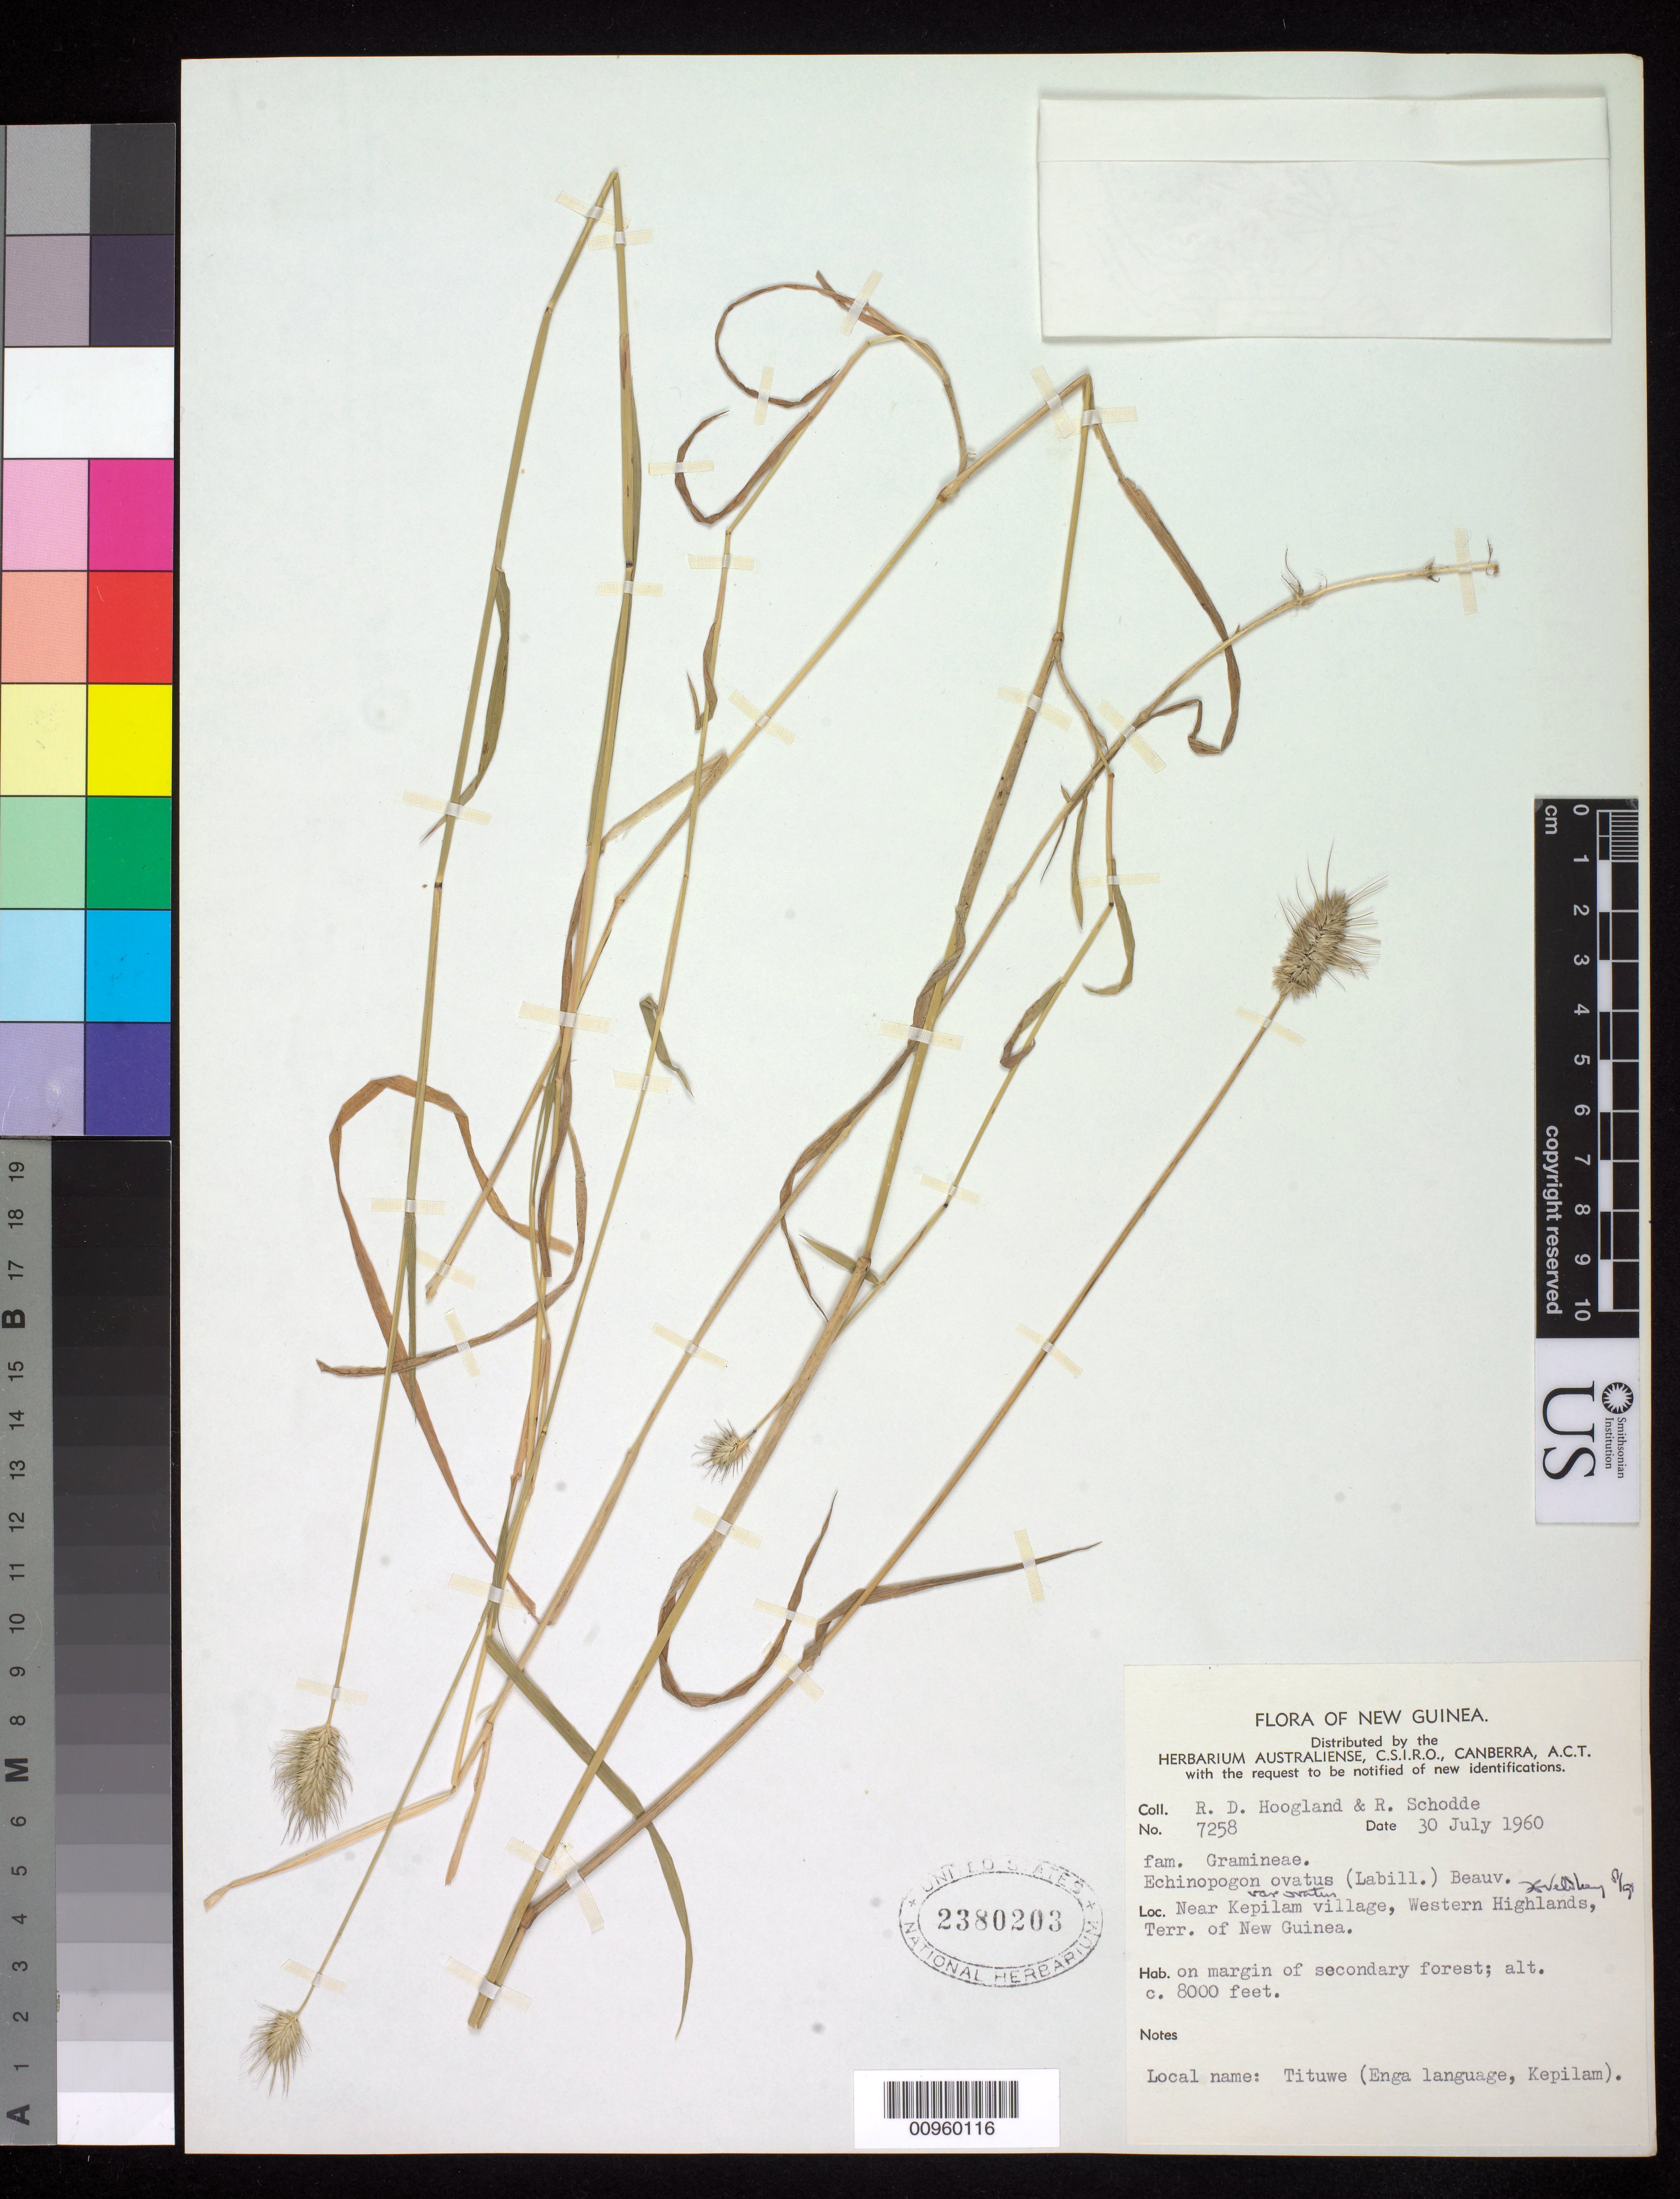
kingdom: Plantae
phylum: Tracheophyta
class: Liliopsida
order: Poales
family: Poaceae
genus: Echinopogon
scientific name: Echinopogon ovatus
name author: (G. Forst.) P. Beauv.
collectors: R. D. Hoogland & R. Schodde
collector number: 7258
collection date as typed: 30 Jul 1960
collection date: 1960-07-30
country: Papua New Guinea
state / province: Enga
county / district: Laiagam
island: New Guinea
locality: Near Kepilam village, Western Highlands.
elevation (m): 2438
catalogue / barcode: US 2380203